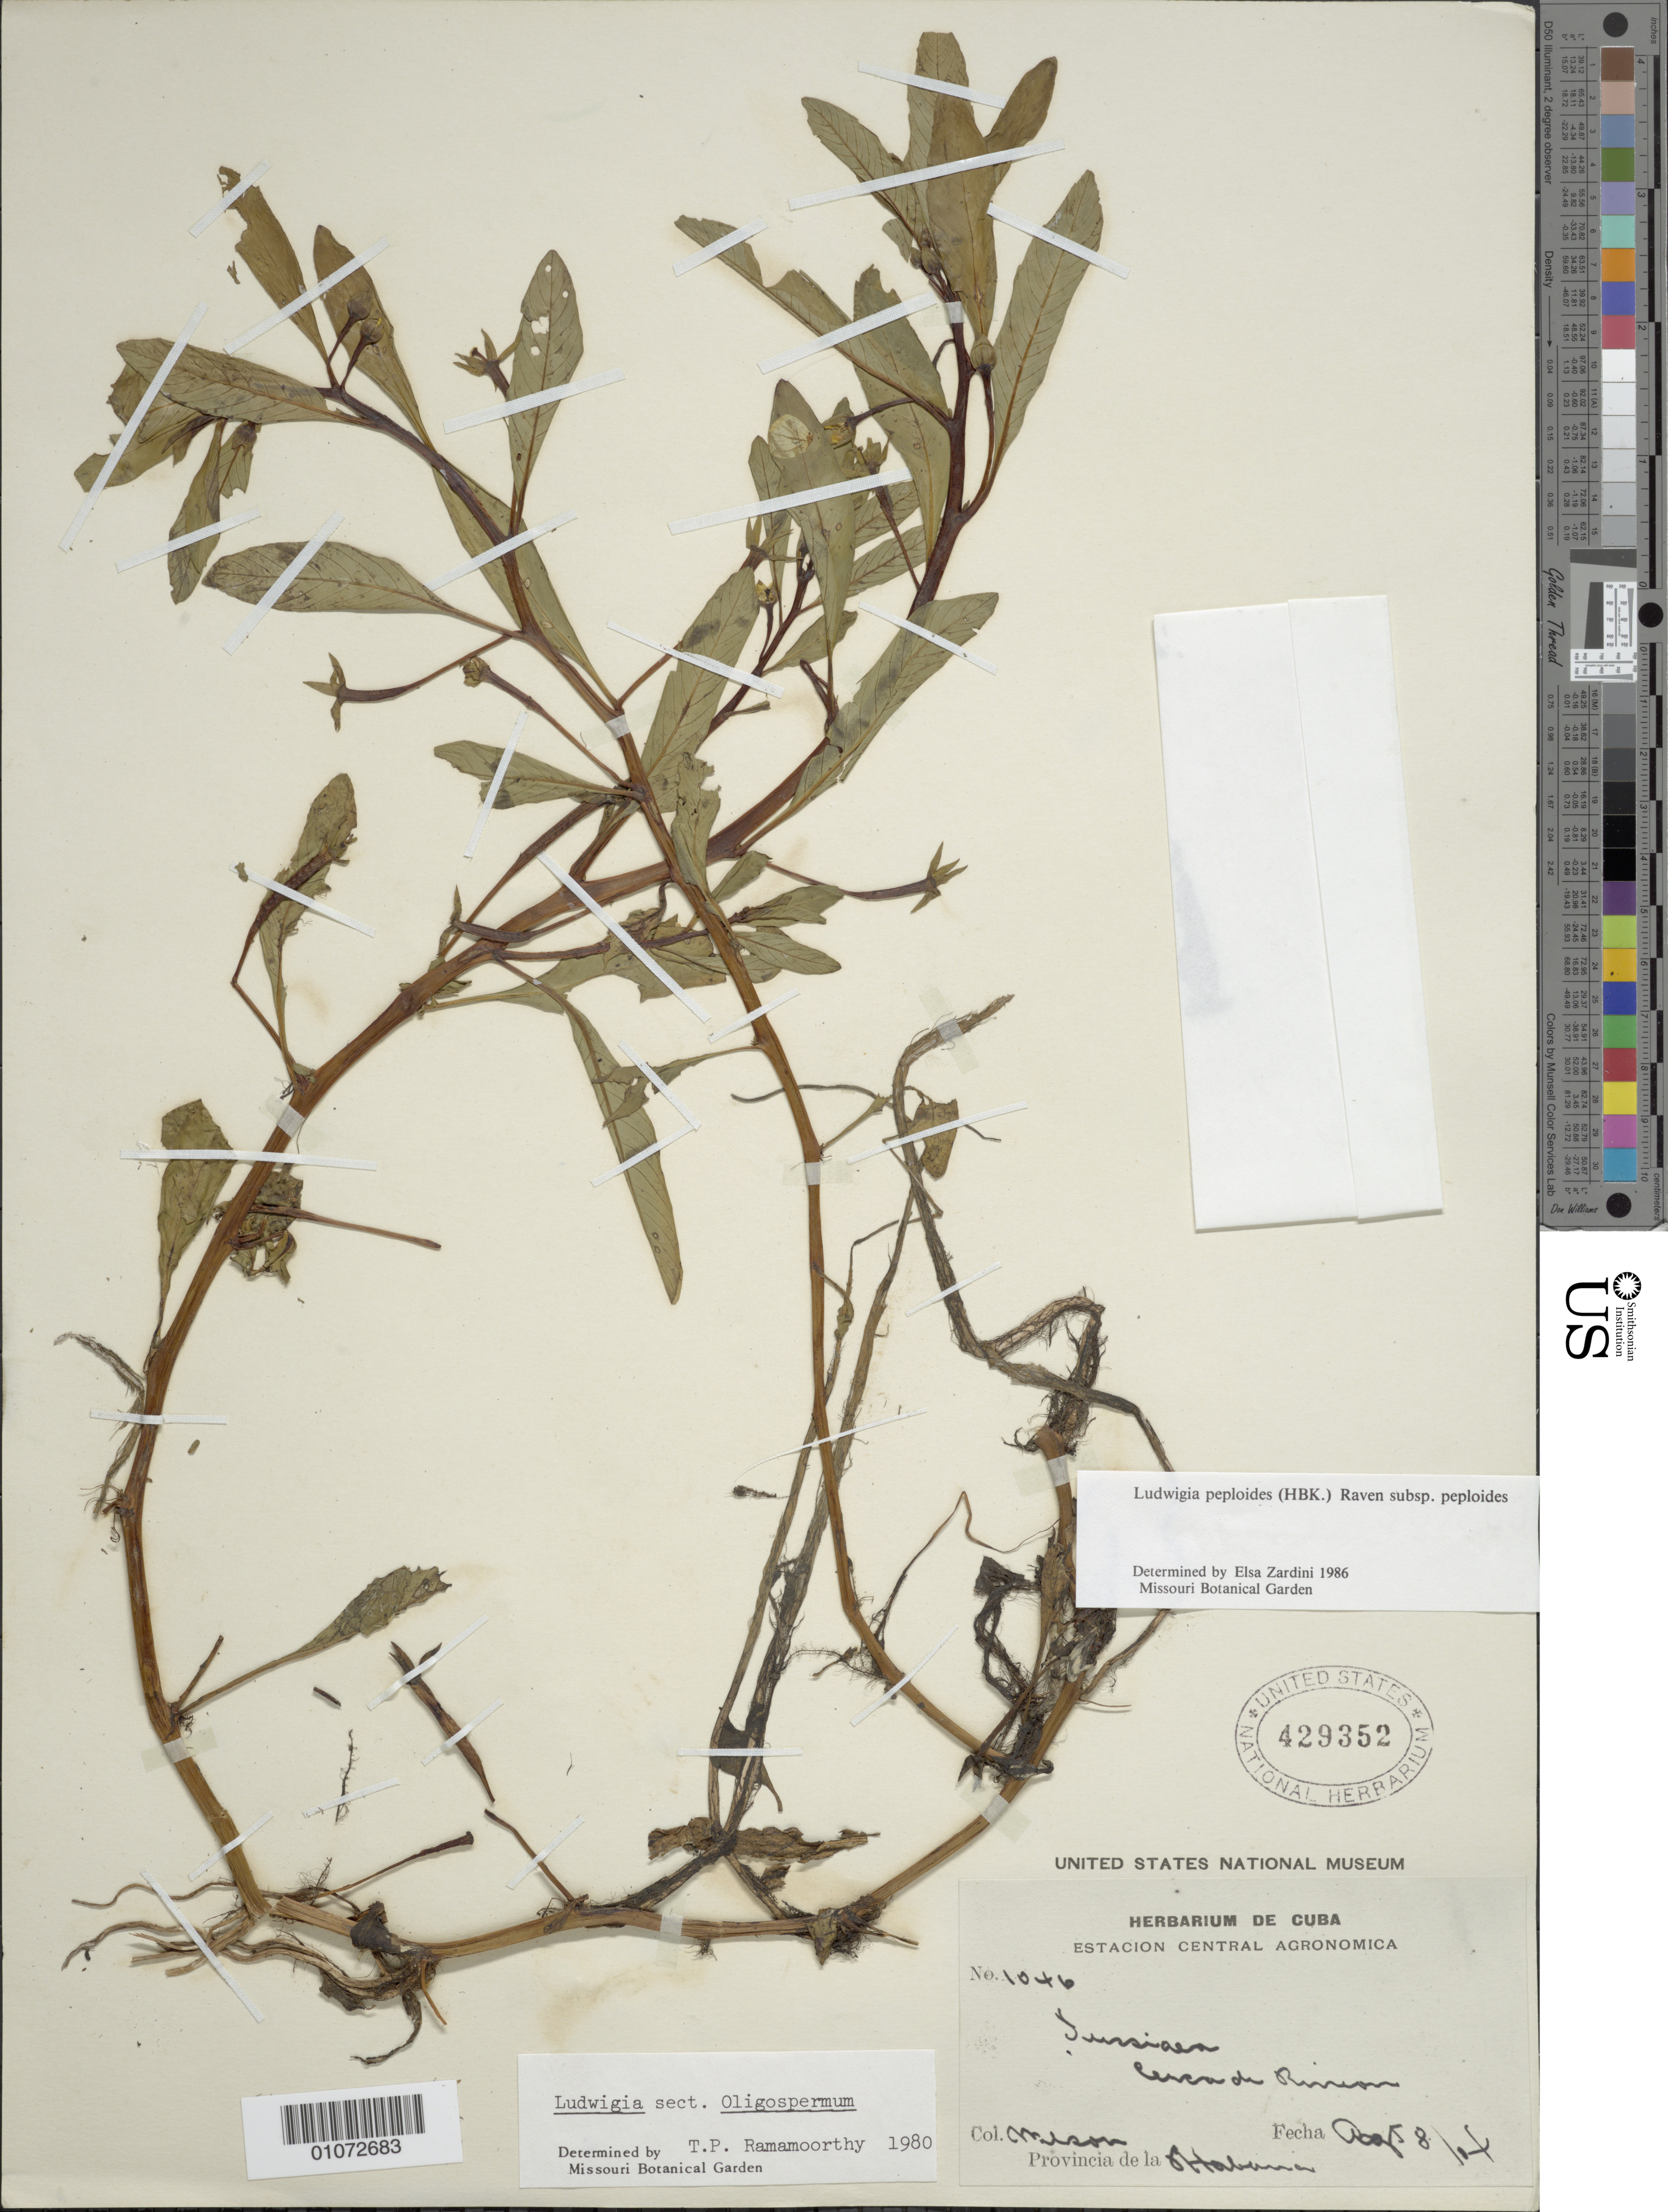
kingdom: Plantae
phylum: Tracheophyta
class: Magnoliopsida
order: Myrtales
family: Onagraceae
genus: Ludwigia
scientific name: Ludwigia peploides subsp. peploides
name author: (Kunth) P.H. Raven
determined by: Zardini, E. M.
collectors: -- Wilson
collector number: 1046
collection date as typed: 08 Aug 1904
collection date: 1904-08-08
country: Cuba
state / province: La Habana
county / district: Municipio Boyeros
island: Cuba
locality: La Habana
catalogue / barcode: US 429352